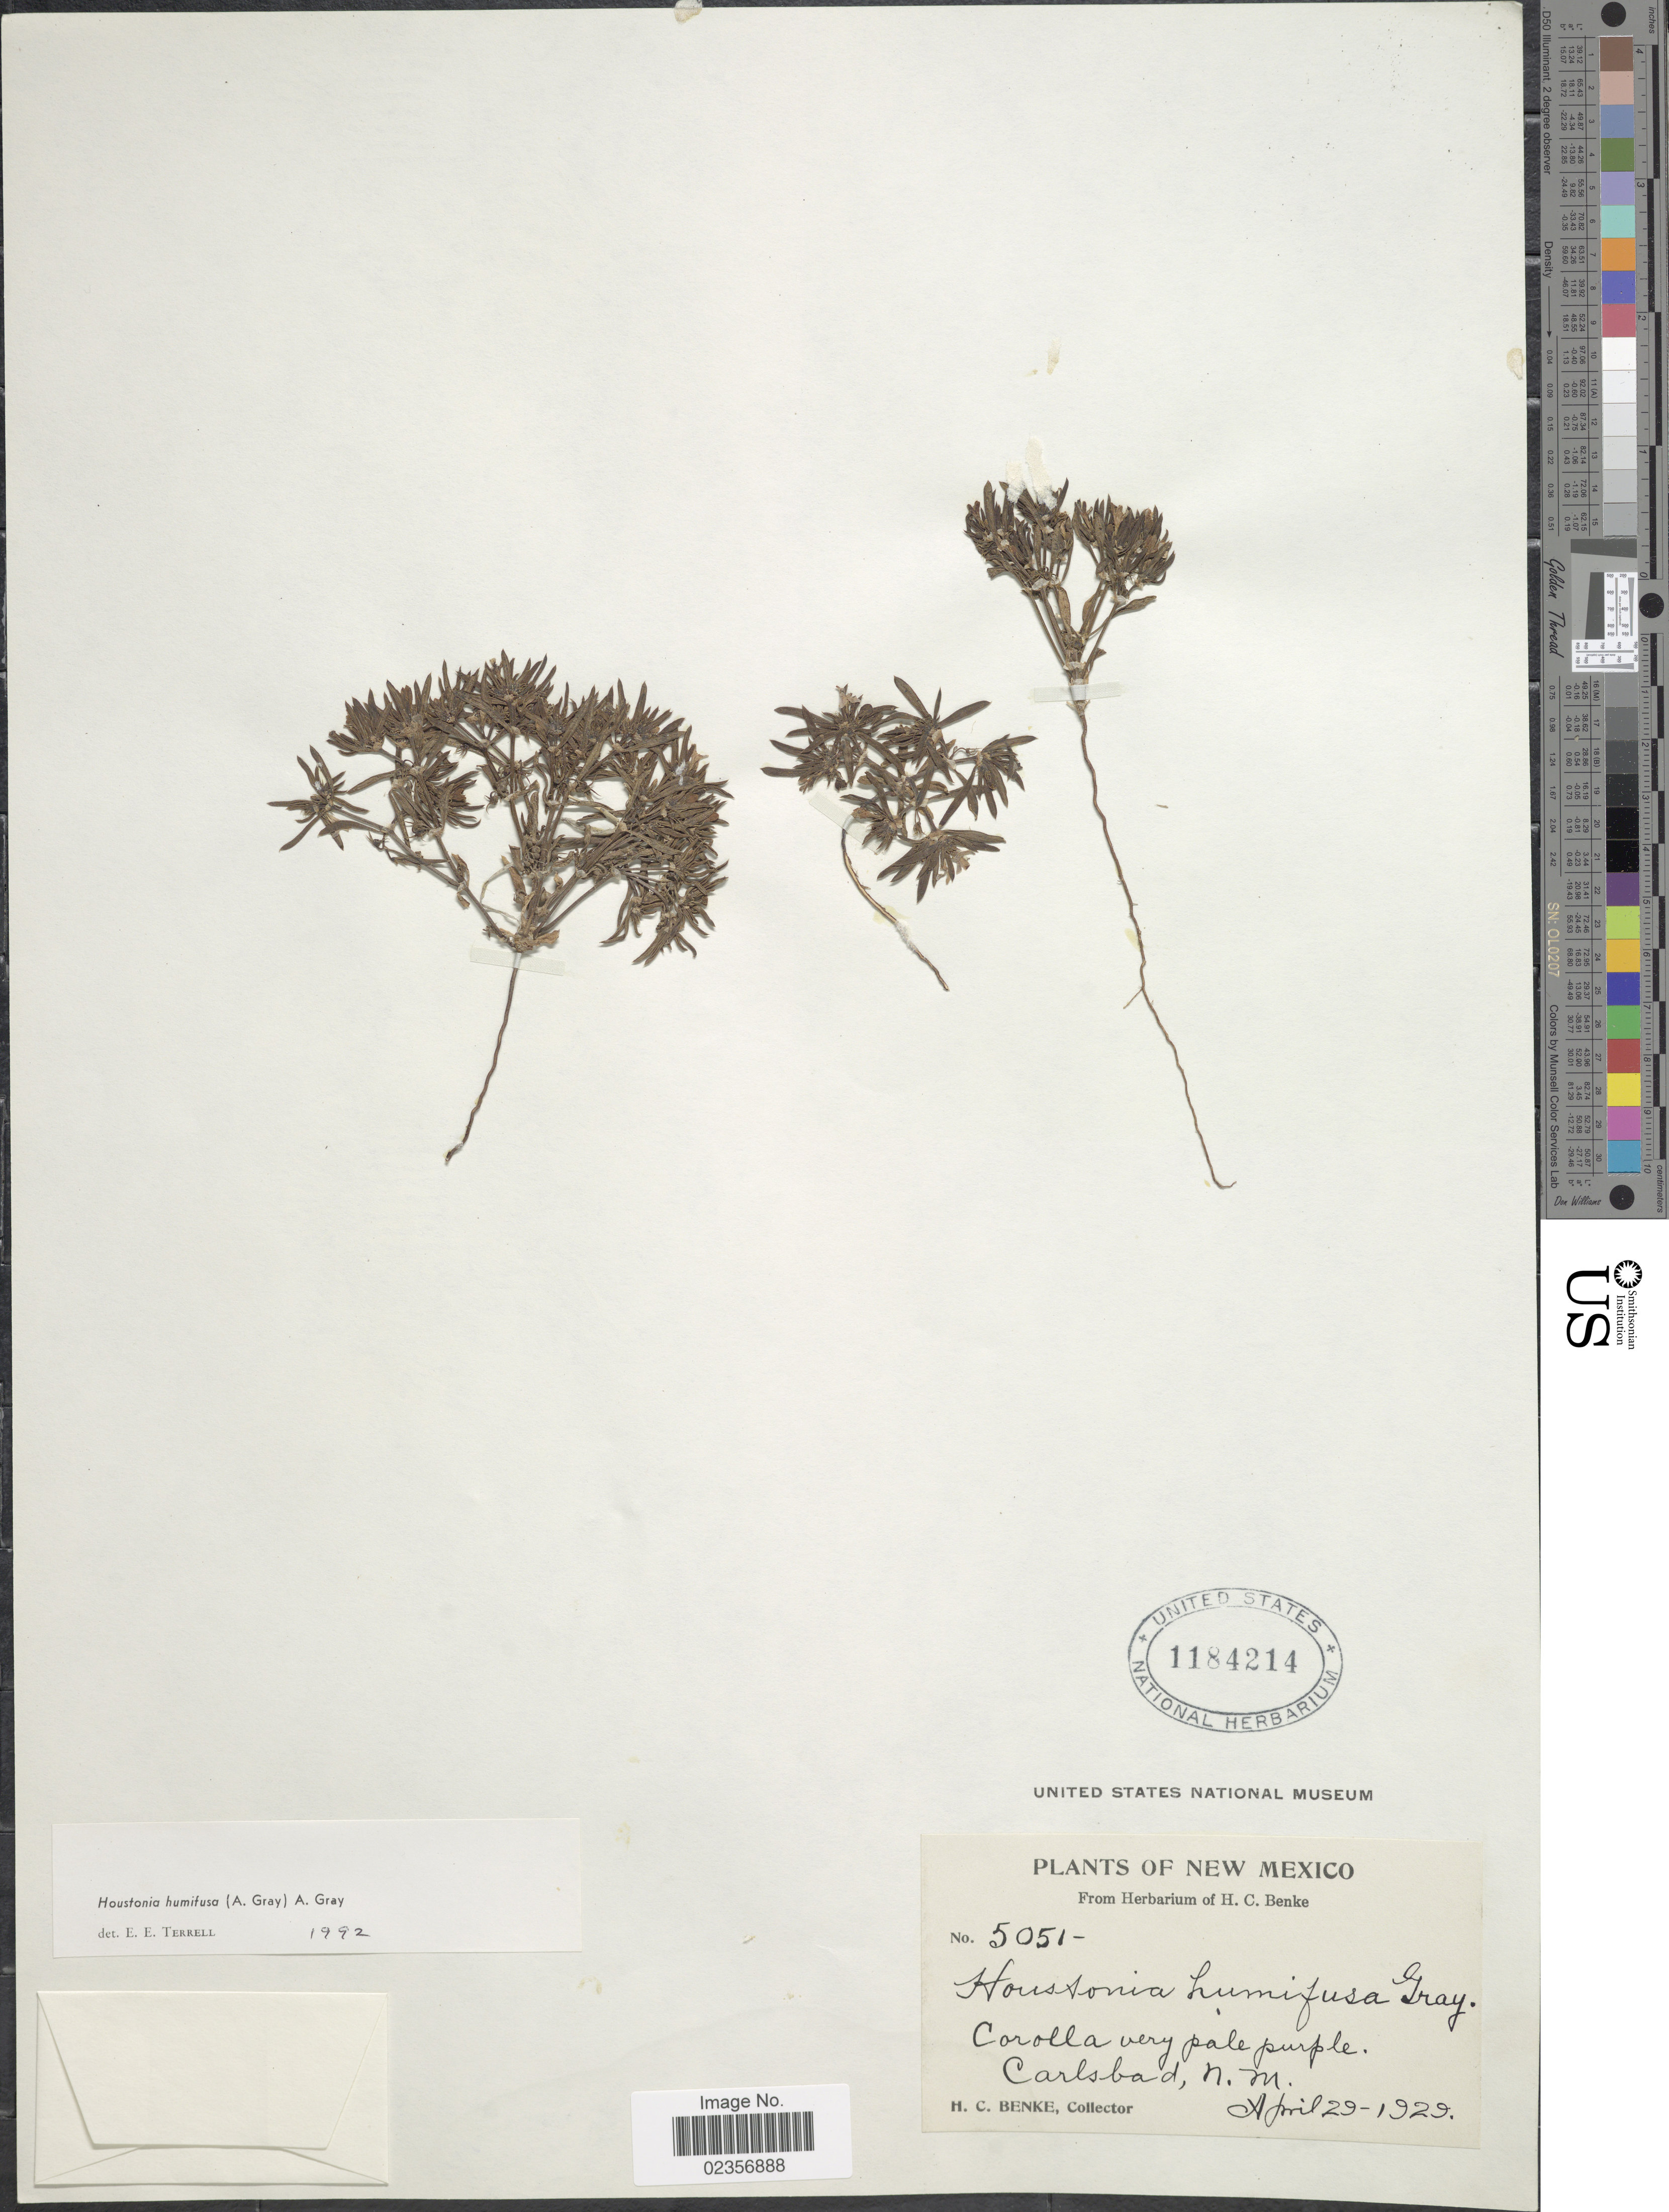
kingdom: Plantae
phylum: Tracheophyta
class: Magnoliopsida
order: Gentianales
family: Rubiaceae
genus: Houstonia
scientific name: Houstonia humifusa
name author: (A. Gray) A. Gray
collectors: H. Benke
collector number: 5051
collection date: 1929-04-29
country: United States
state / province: New Mexico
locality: Carlsbad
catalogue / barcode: US 1184214